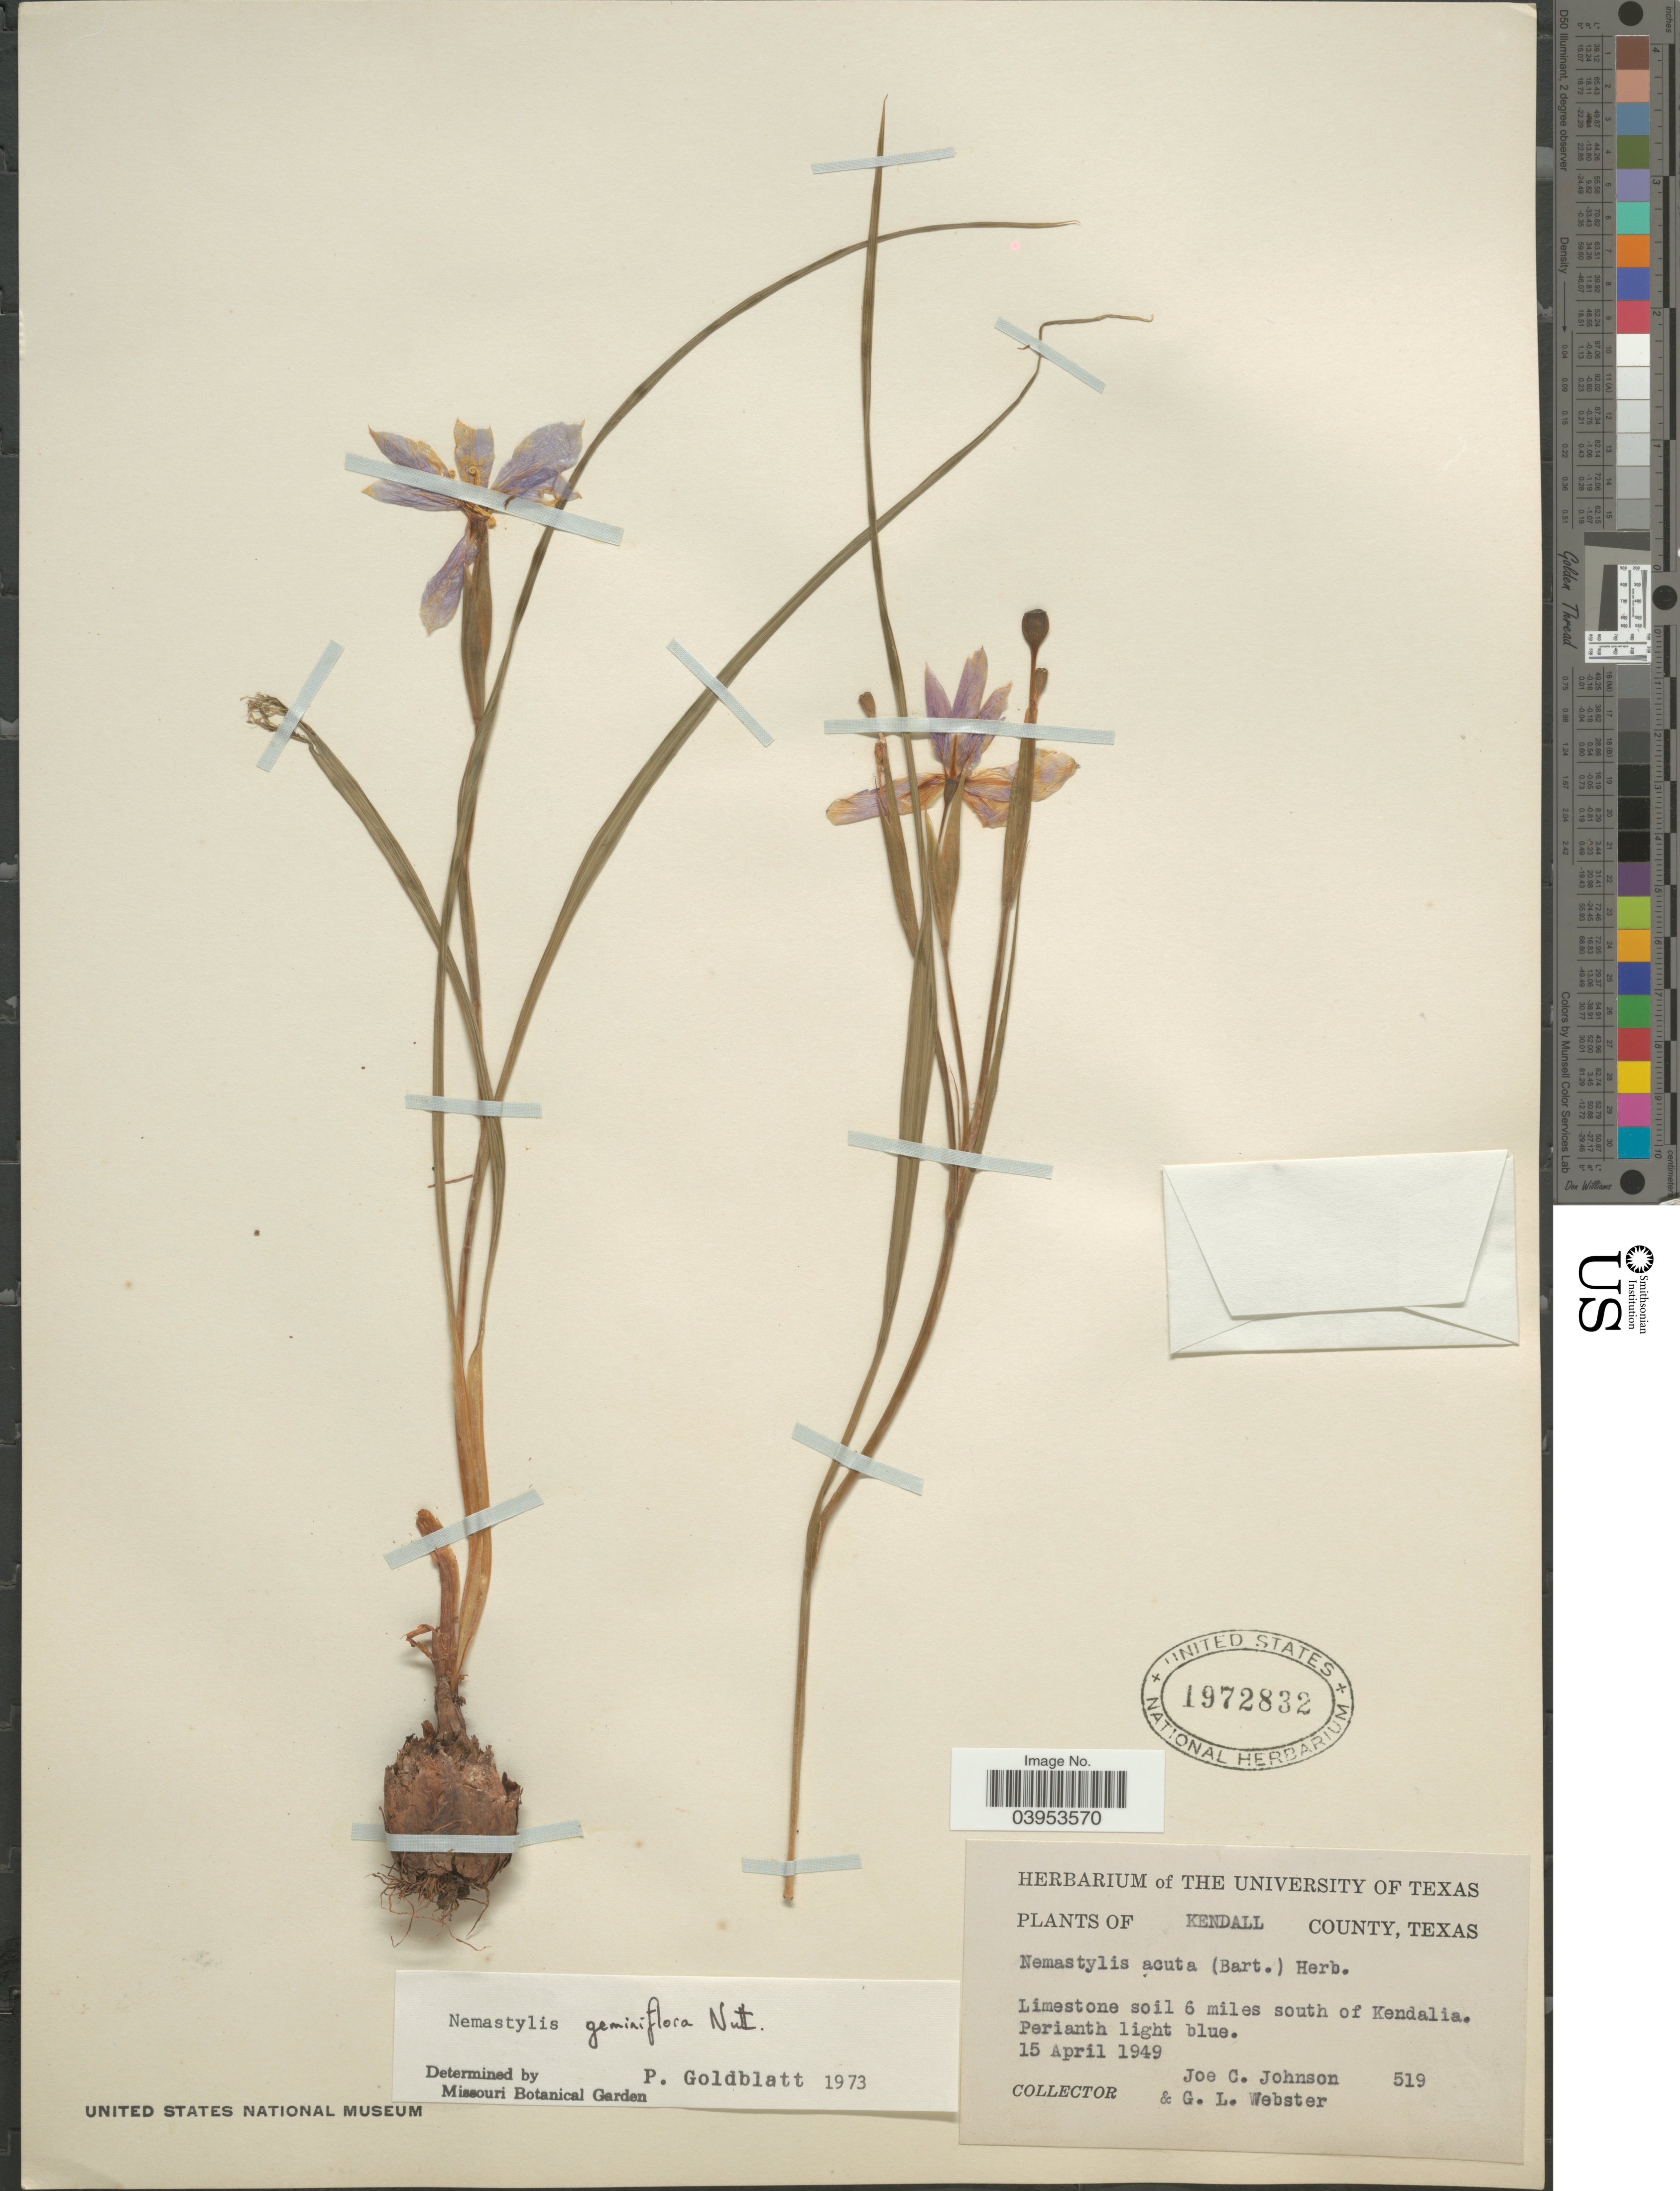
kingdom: Plantae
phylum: Tracheophyta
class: Liliopsida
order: Asparagales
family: Iridaceae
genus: Nemastylis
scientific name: Nemastylis geminiflora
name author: Nutt.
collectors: J. C. Johnson & G. L. Webster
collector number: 519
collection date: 1949-04-15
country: United States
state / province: Texas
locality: Kendall County. 6 miles south of Kendalia.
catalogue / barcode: US 1972832